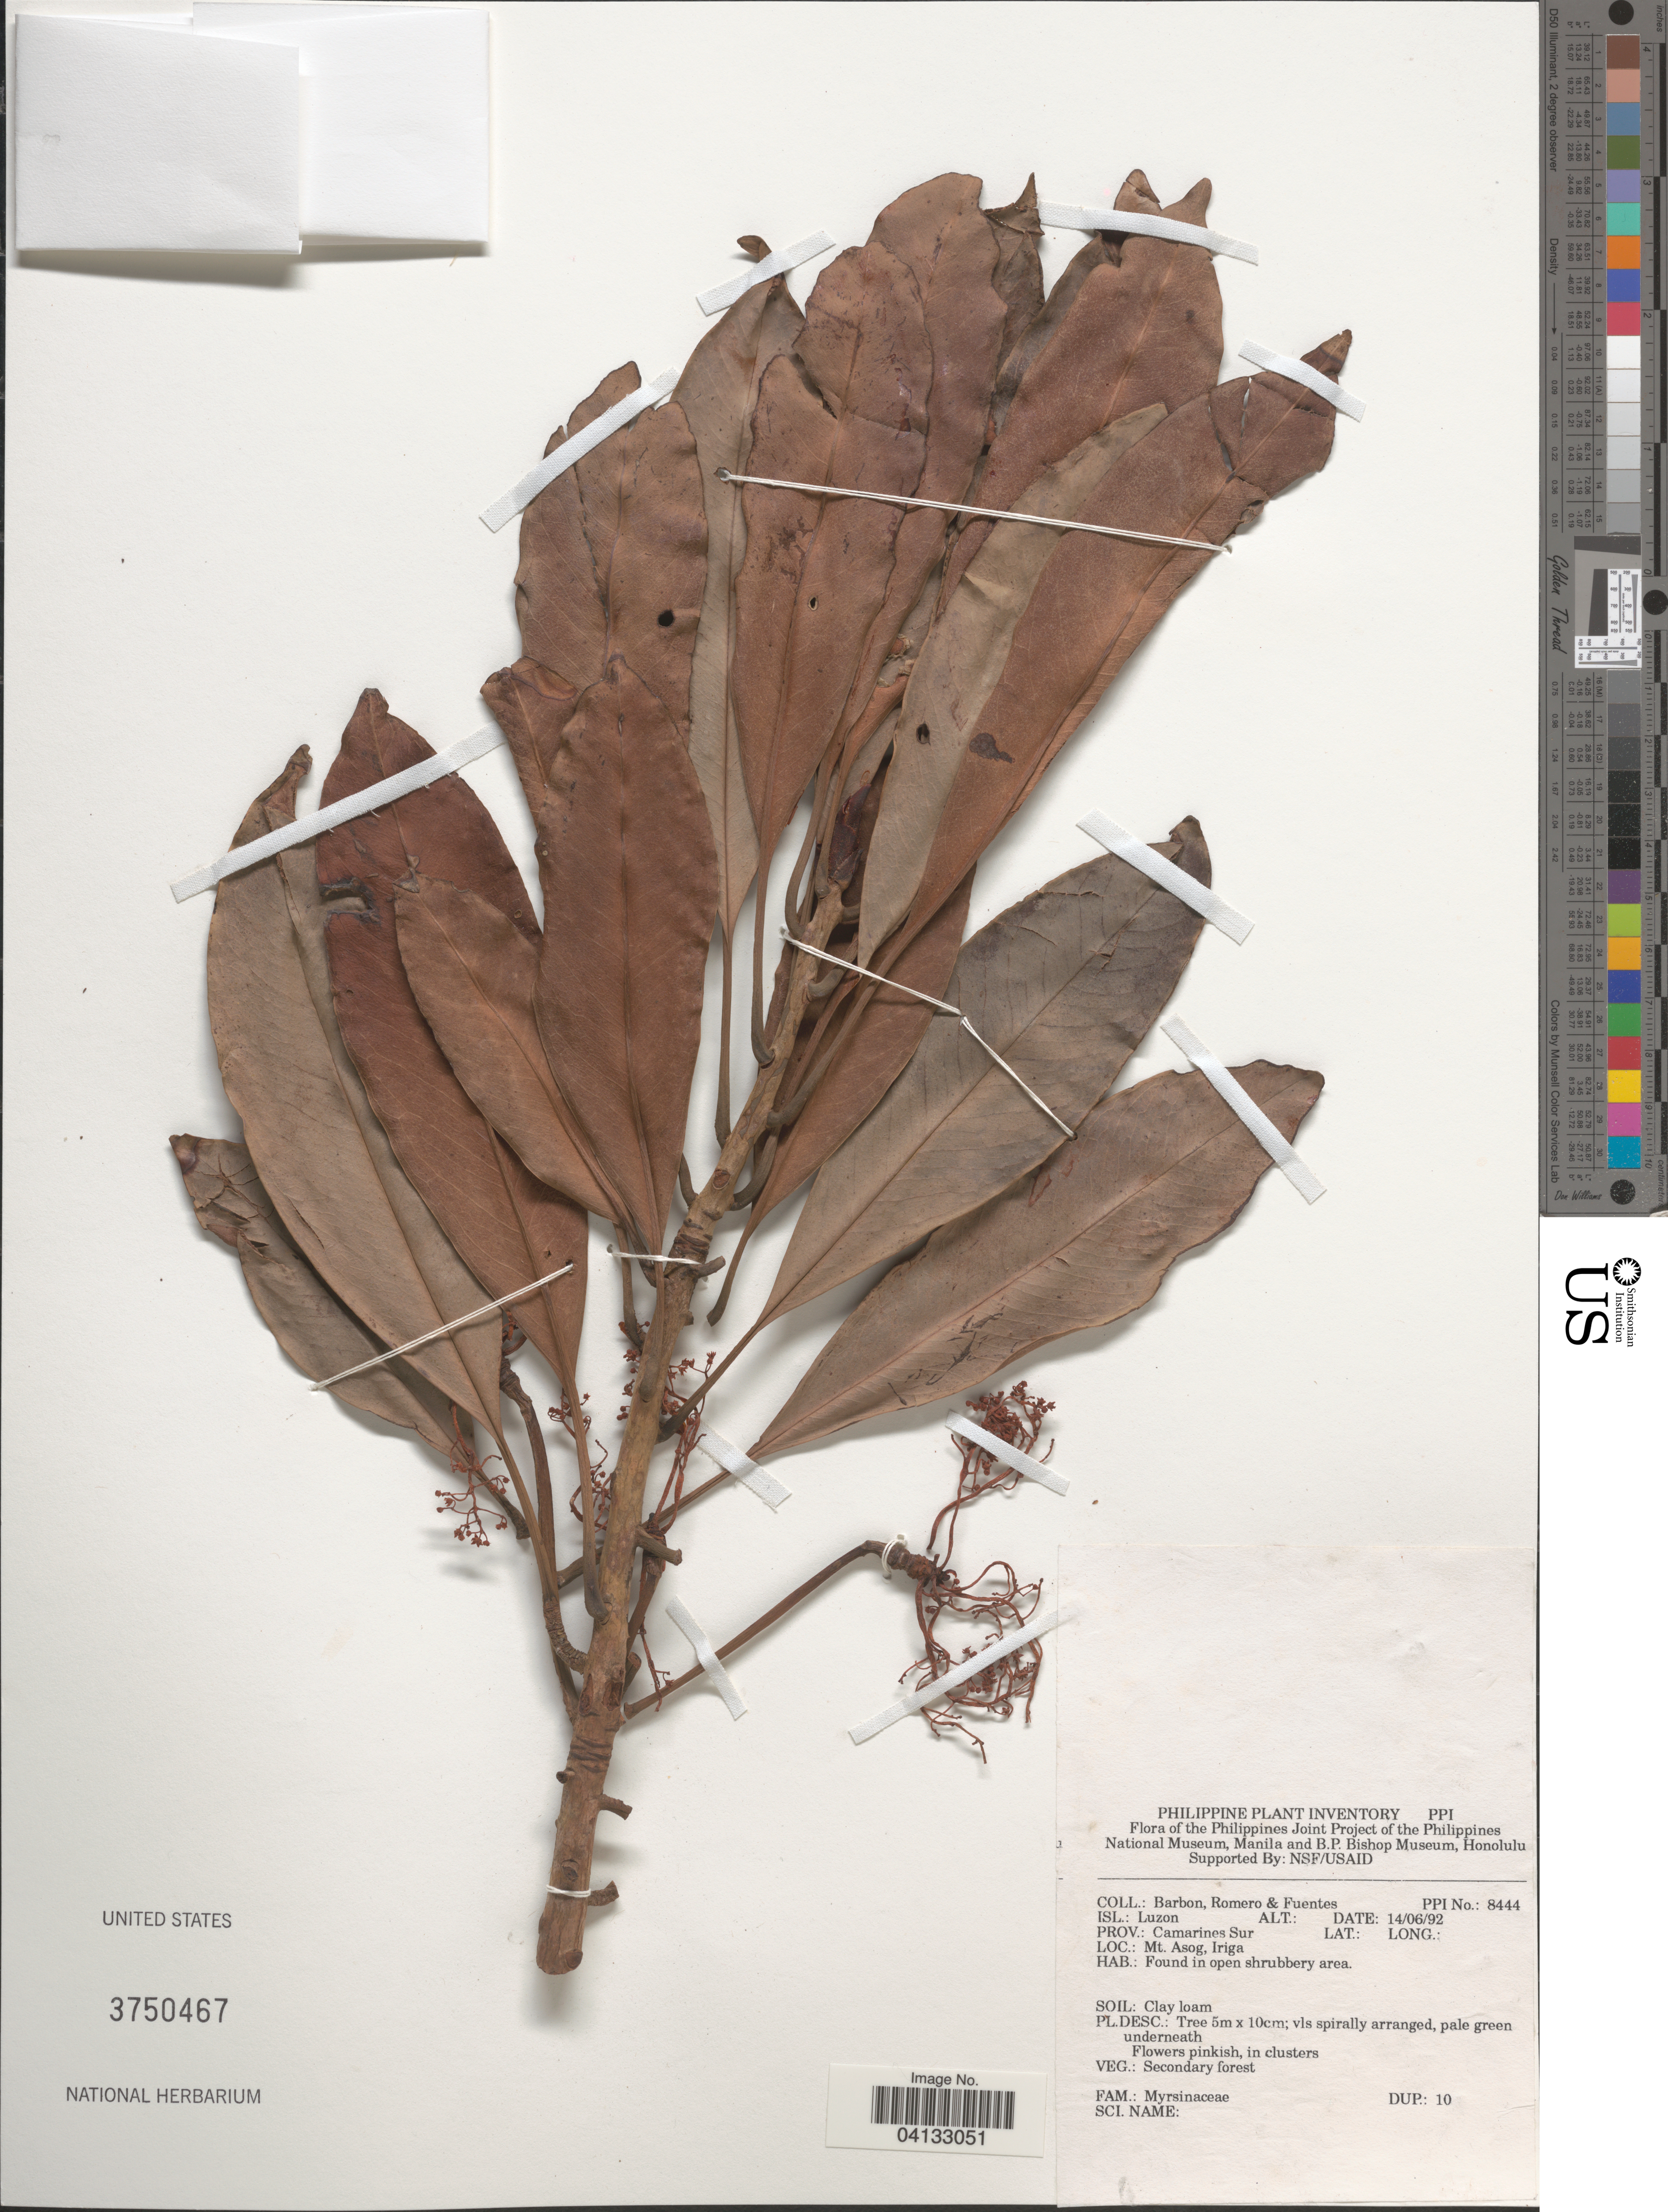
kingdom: Plantae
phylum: Tracheophyta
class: Magnoliopsida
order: Ericales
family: Primulaceae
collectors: Barbon, -. Romero & -. Fuentes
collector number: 8444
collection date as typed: Transcribed d/m/y: 14/6/92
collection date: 1992-06-14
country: Philippines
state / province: Bicol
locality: Isl.: Luzon. Prov.: Camarines Sur. Mt. Asog, Iriga.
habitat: Secondary forest. Found in open shrubbery area.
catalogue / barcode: US 3750467